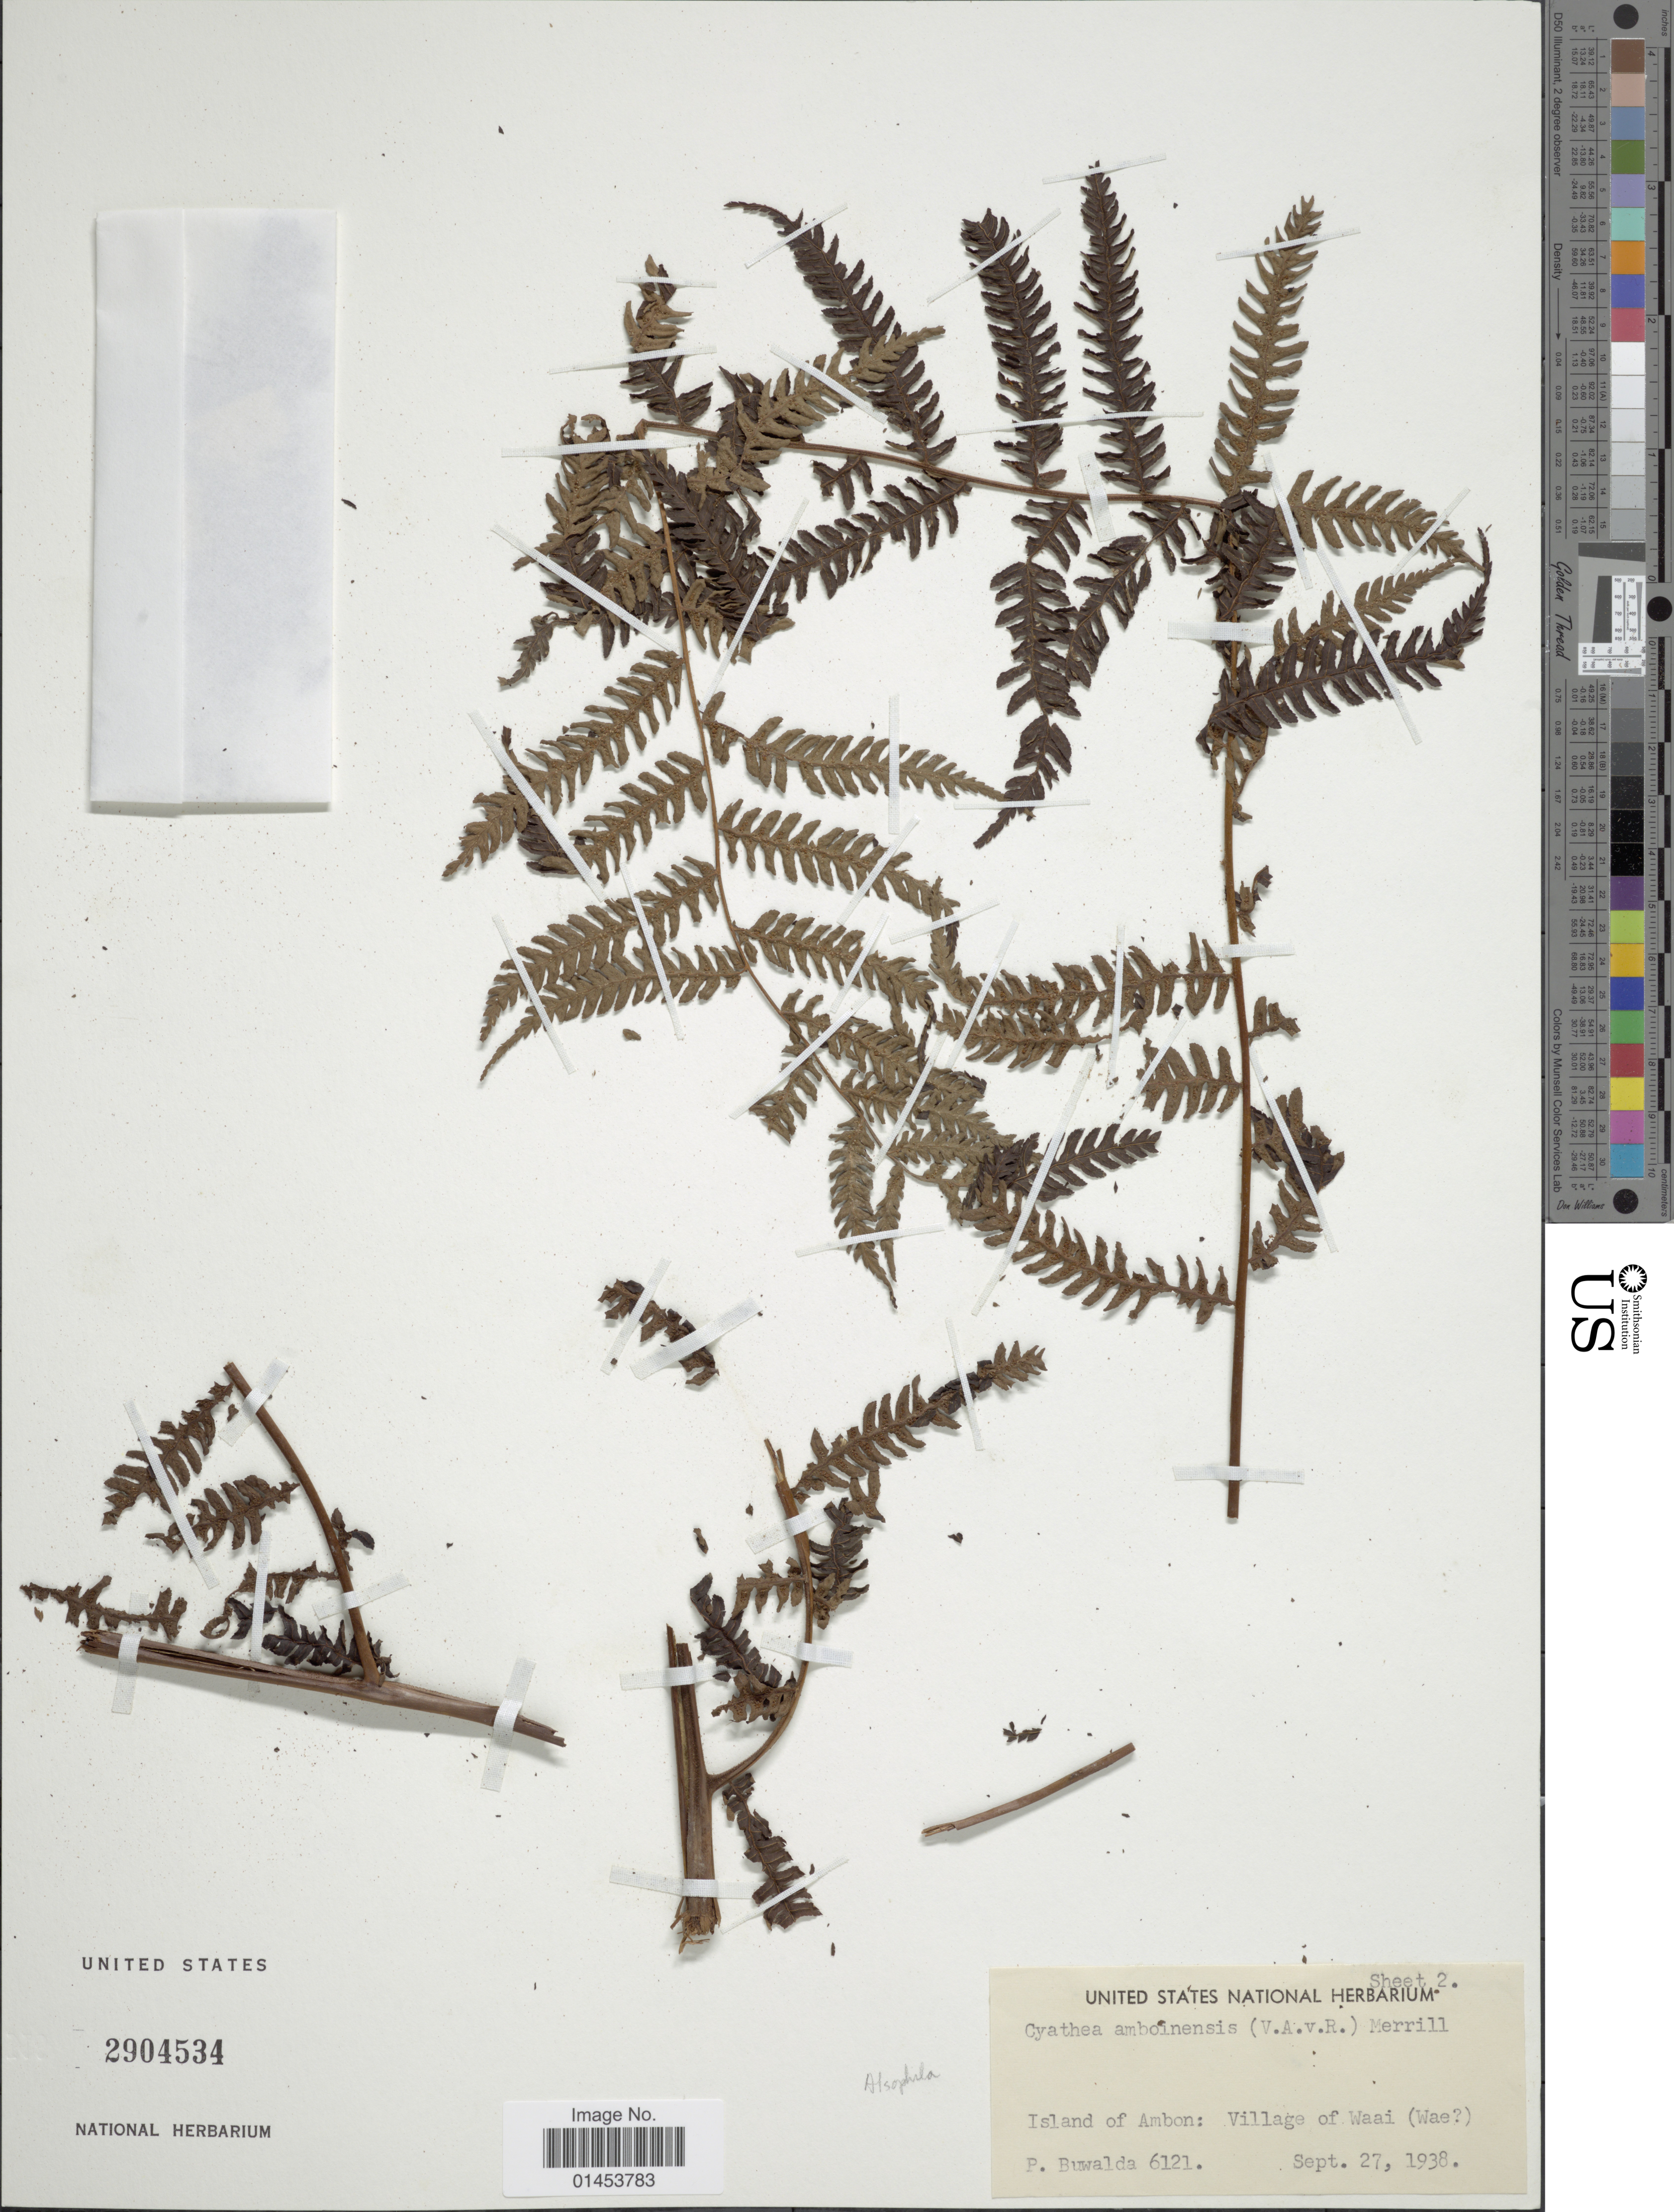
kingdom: Plantae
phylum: Tracheophyta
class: Polypodiopsida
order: Cyatheales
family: Cyatheaceae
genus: Cyathea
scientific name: Cyathea amboinensis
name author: (Alderw.) Merr.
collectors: P. Buwalda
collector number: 6121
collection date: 1938-09-27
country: Indonesia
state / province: Maluku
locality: Island of Ambon: village of Waai(Wae)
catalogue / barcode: US 2904534